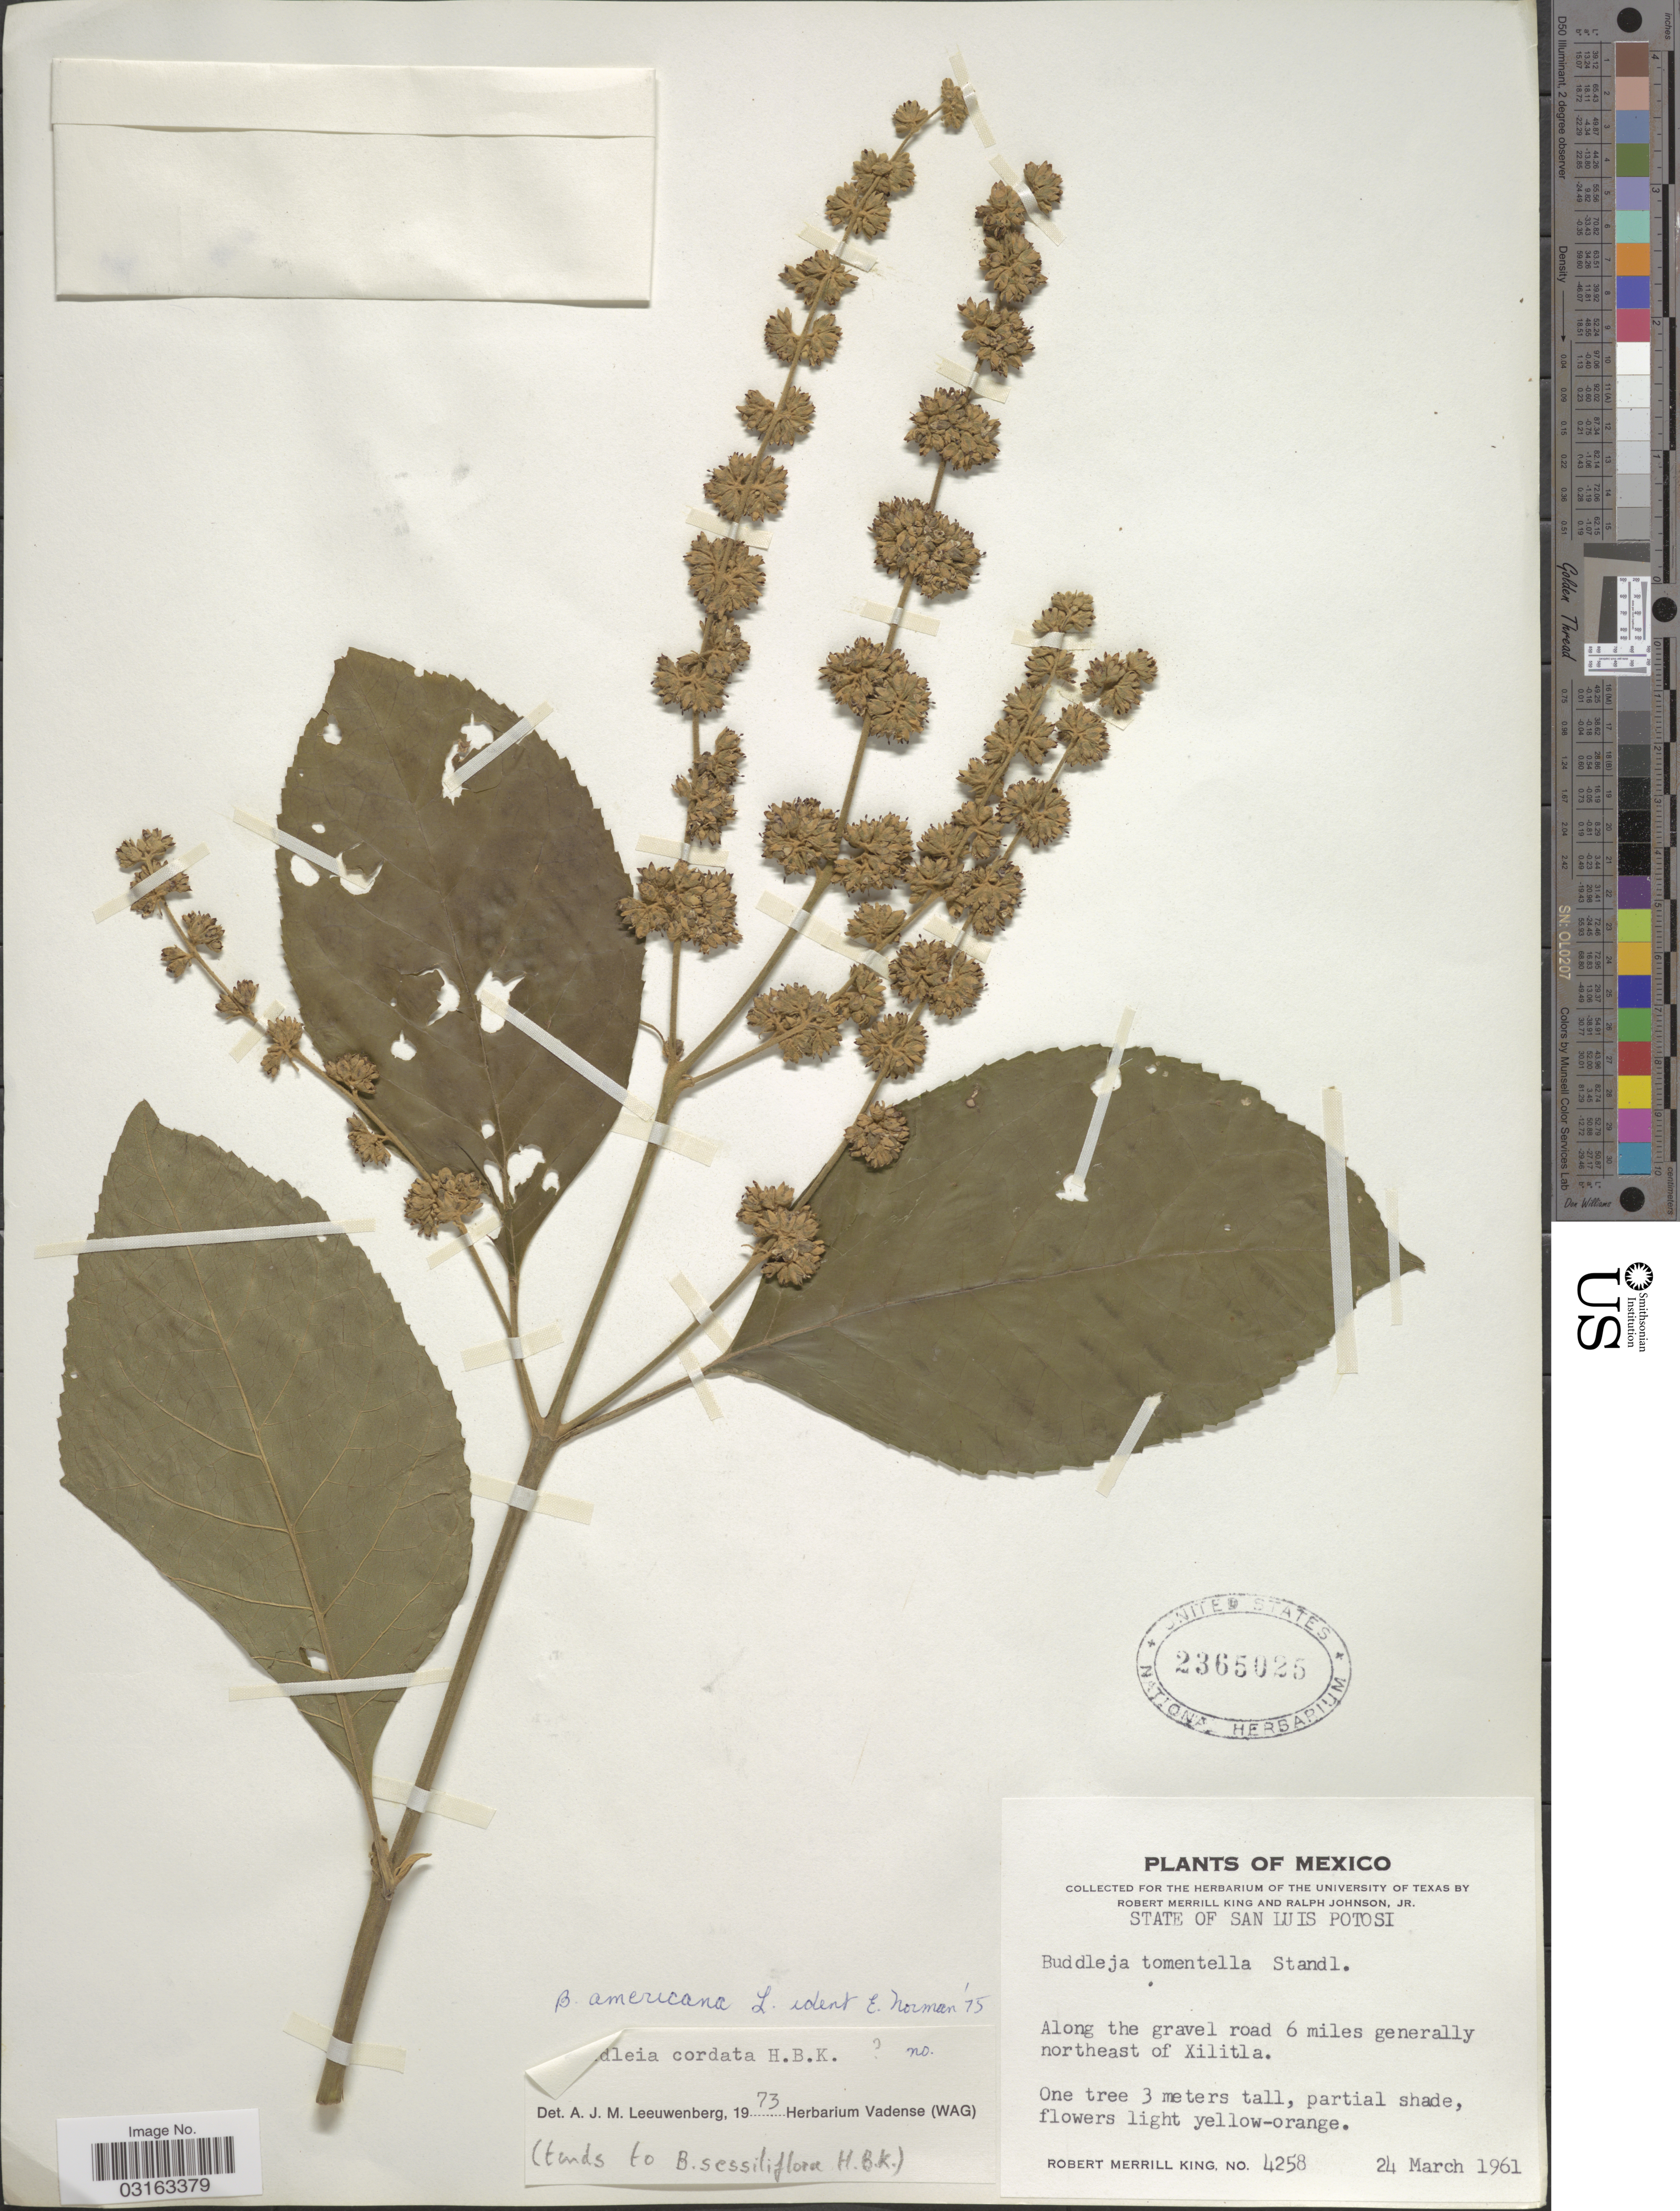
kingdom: Plantae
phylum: Tracheophyta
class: Magnoliopsida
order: Lamiales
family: Scrophulariaceae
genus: Buddleja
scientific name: Buddleja americana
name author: L.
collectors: R. M. King & R. Johnson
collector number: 4258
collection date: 1961-03-24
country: Mexico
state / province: San Luis Potosí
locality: Along the gravel road 6 miles generally northeast of Xilitla.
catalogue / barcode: US 2365025